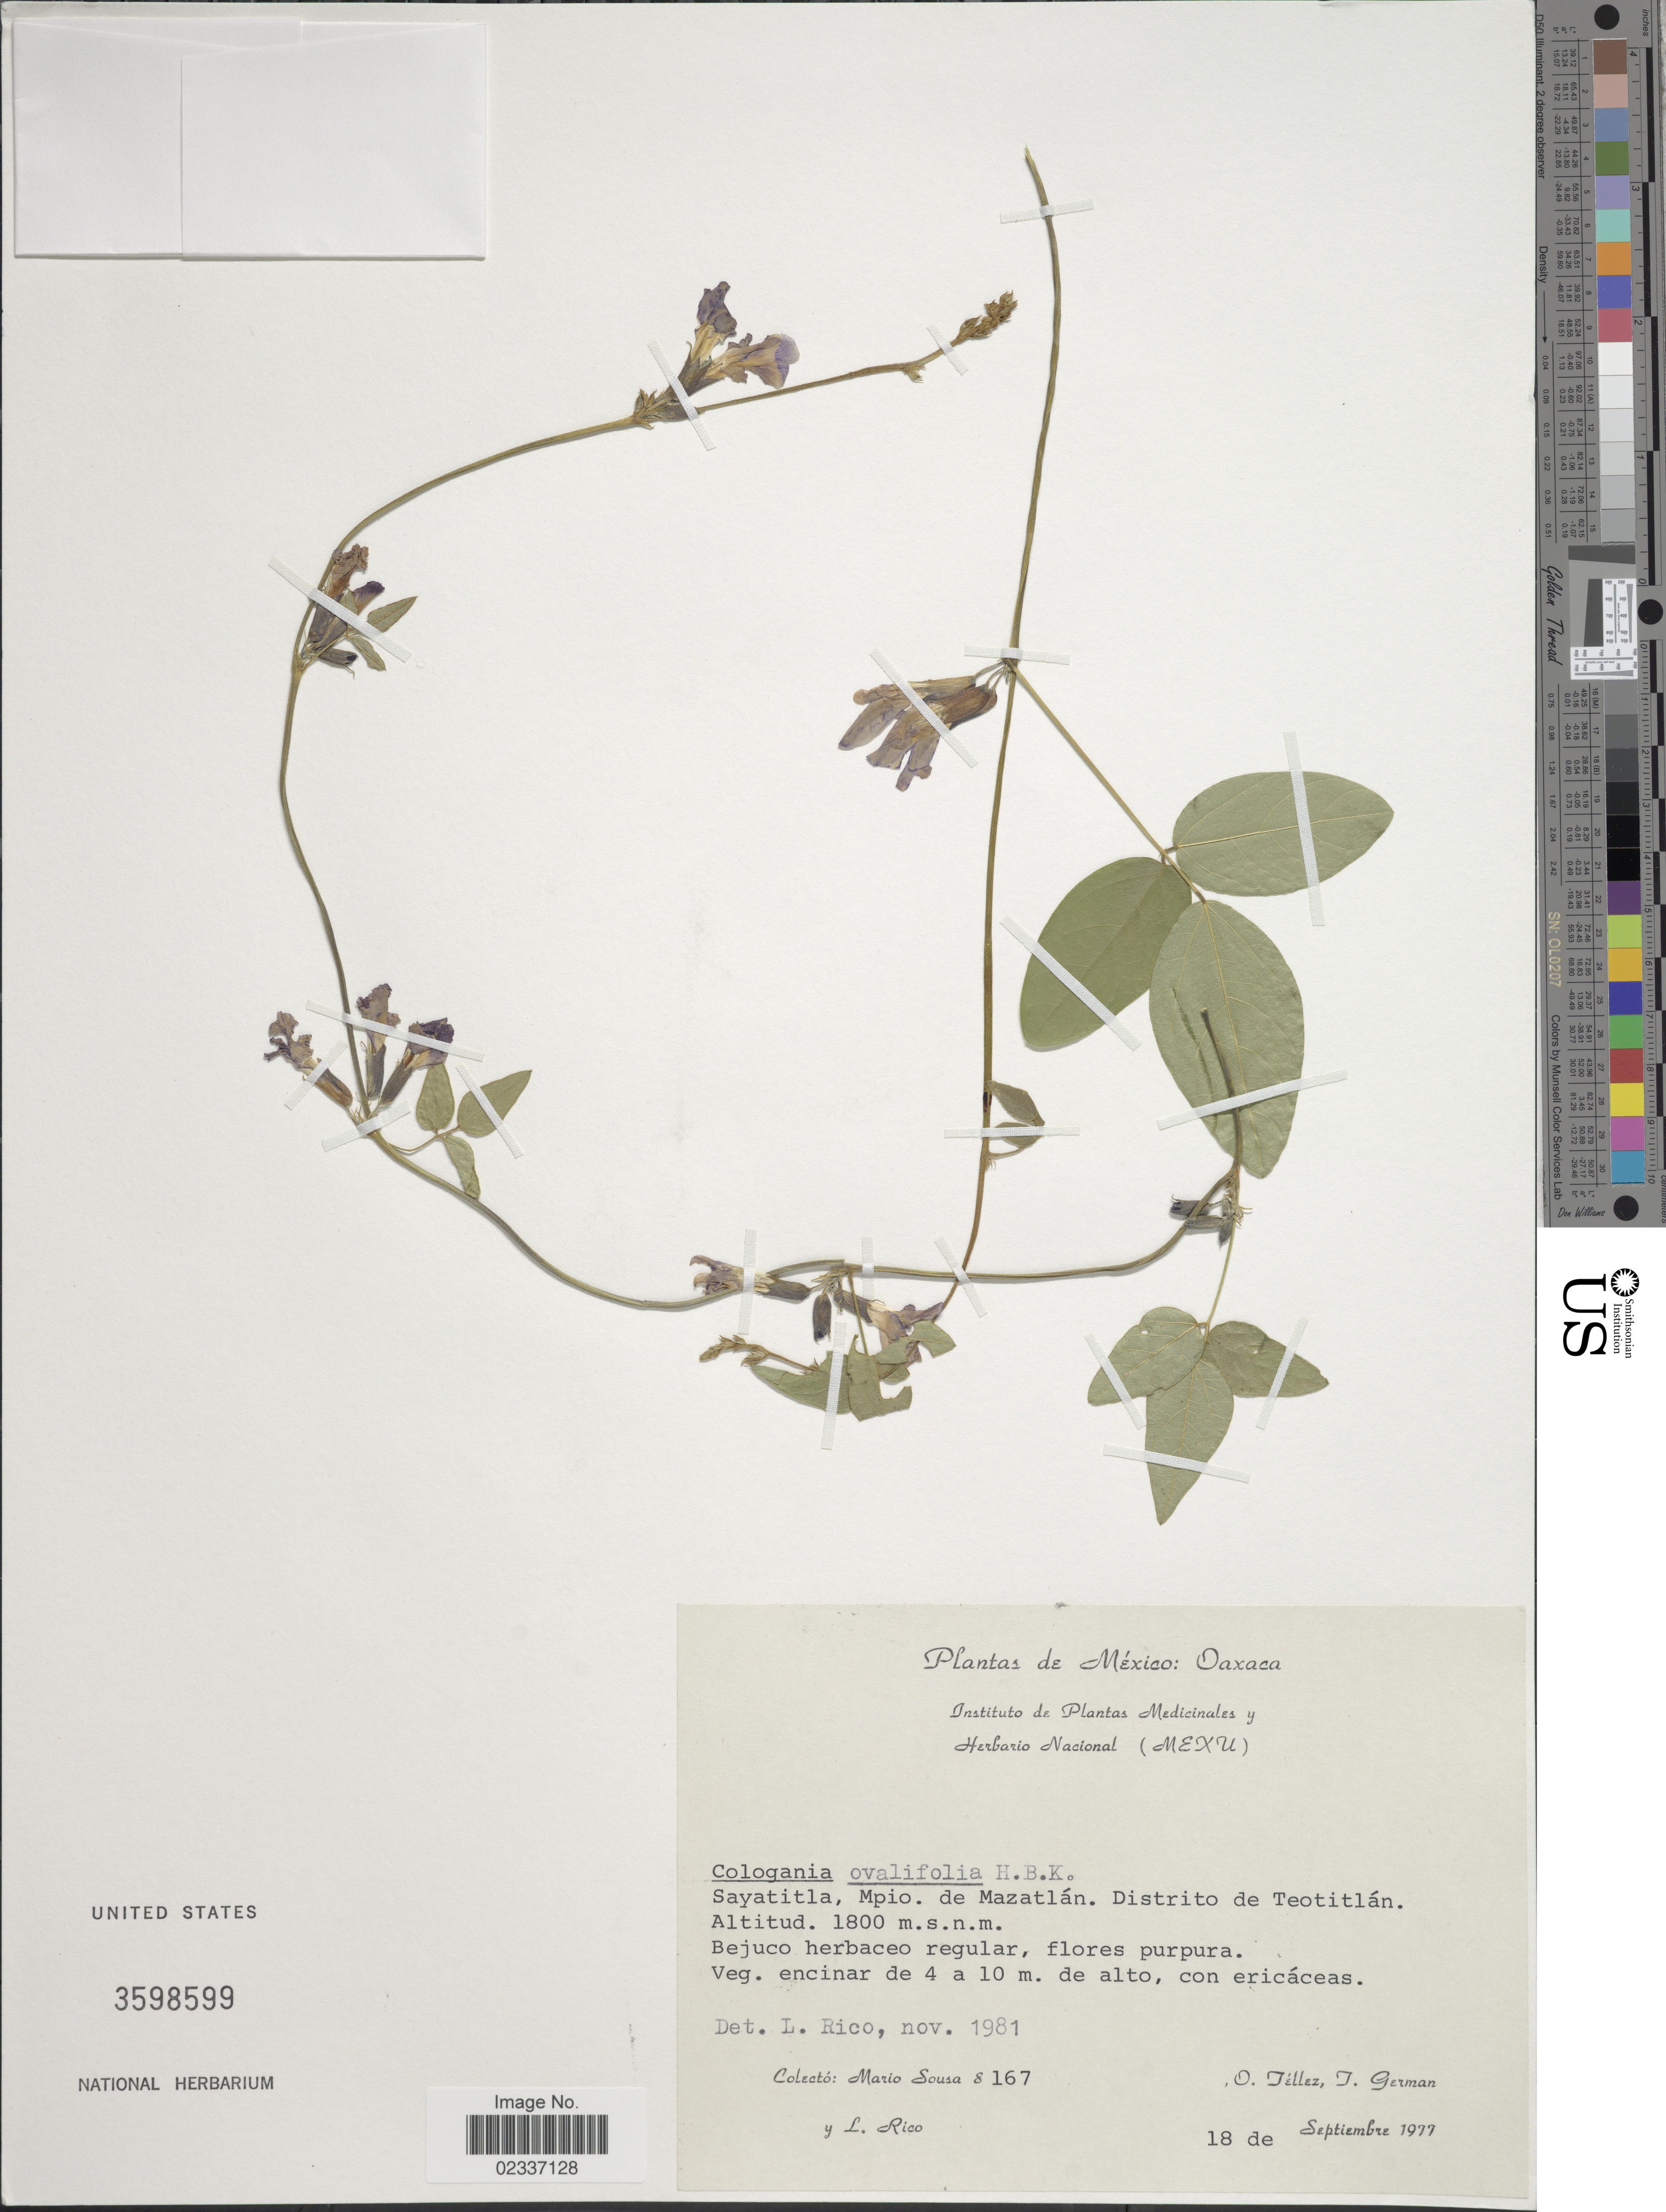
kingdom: Plantae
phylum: Tracheophyta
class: Magnoliopsida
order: Fabales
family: Fabaceae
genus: Cologania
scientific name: Cologania broussonetii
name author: (Balb.) DC.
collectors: M. Sousa S., O. Tellez, German, T. & L. Rico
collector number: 167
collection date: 1977-09-18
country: Mexico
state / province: Oaxaca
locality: Sayatitla, Mpio de Mazatlán. Distrito de Teotitlán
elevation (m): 1800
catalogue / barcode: US 3598599